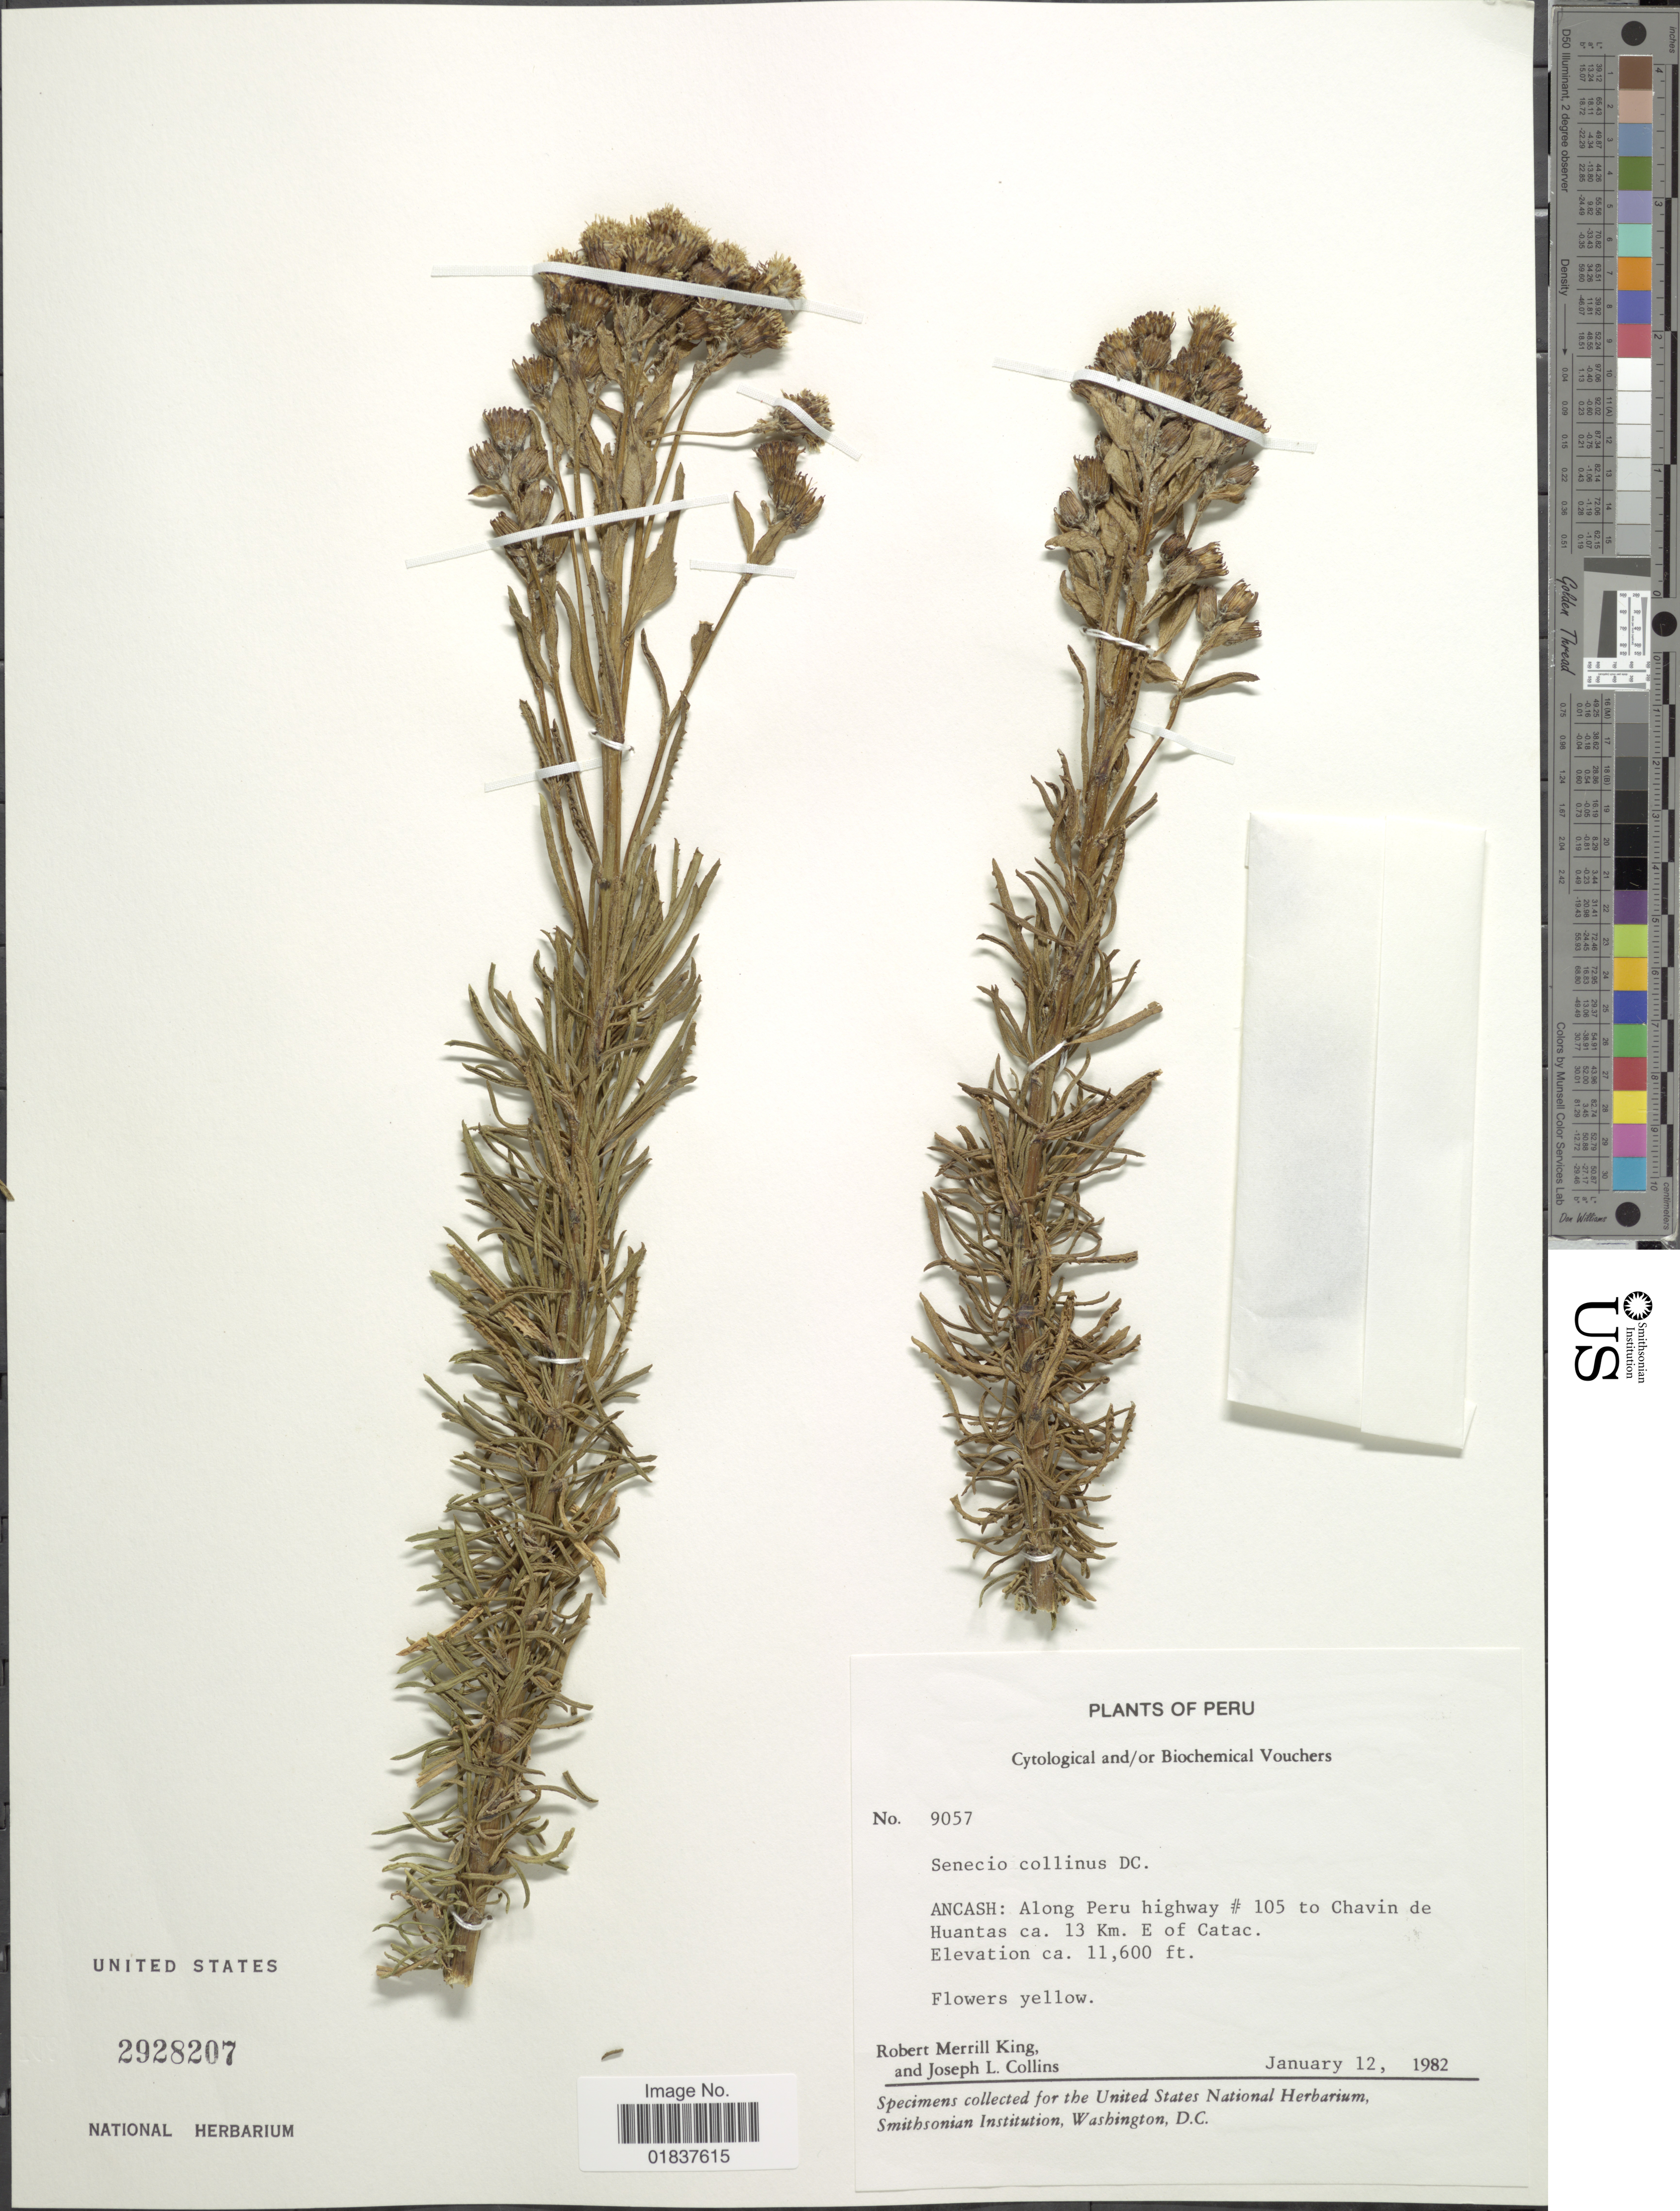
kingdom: Plantae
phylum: Tracheophyta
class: Magnoliopsida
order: Asterales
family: Asteraceae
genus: Senecio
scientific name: Senecio collinus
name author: DC.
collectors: R. M. King & J. L. Collins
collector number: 9057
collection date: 1982-01-12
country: Peru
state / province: Ancash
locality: Along Peru Highway #105 to Chavin de Huantas ca 13 km E of Gatac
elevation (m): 3536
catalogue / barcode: US 2928207